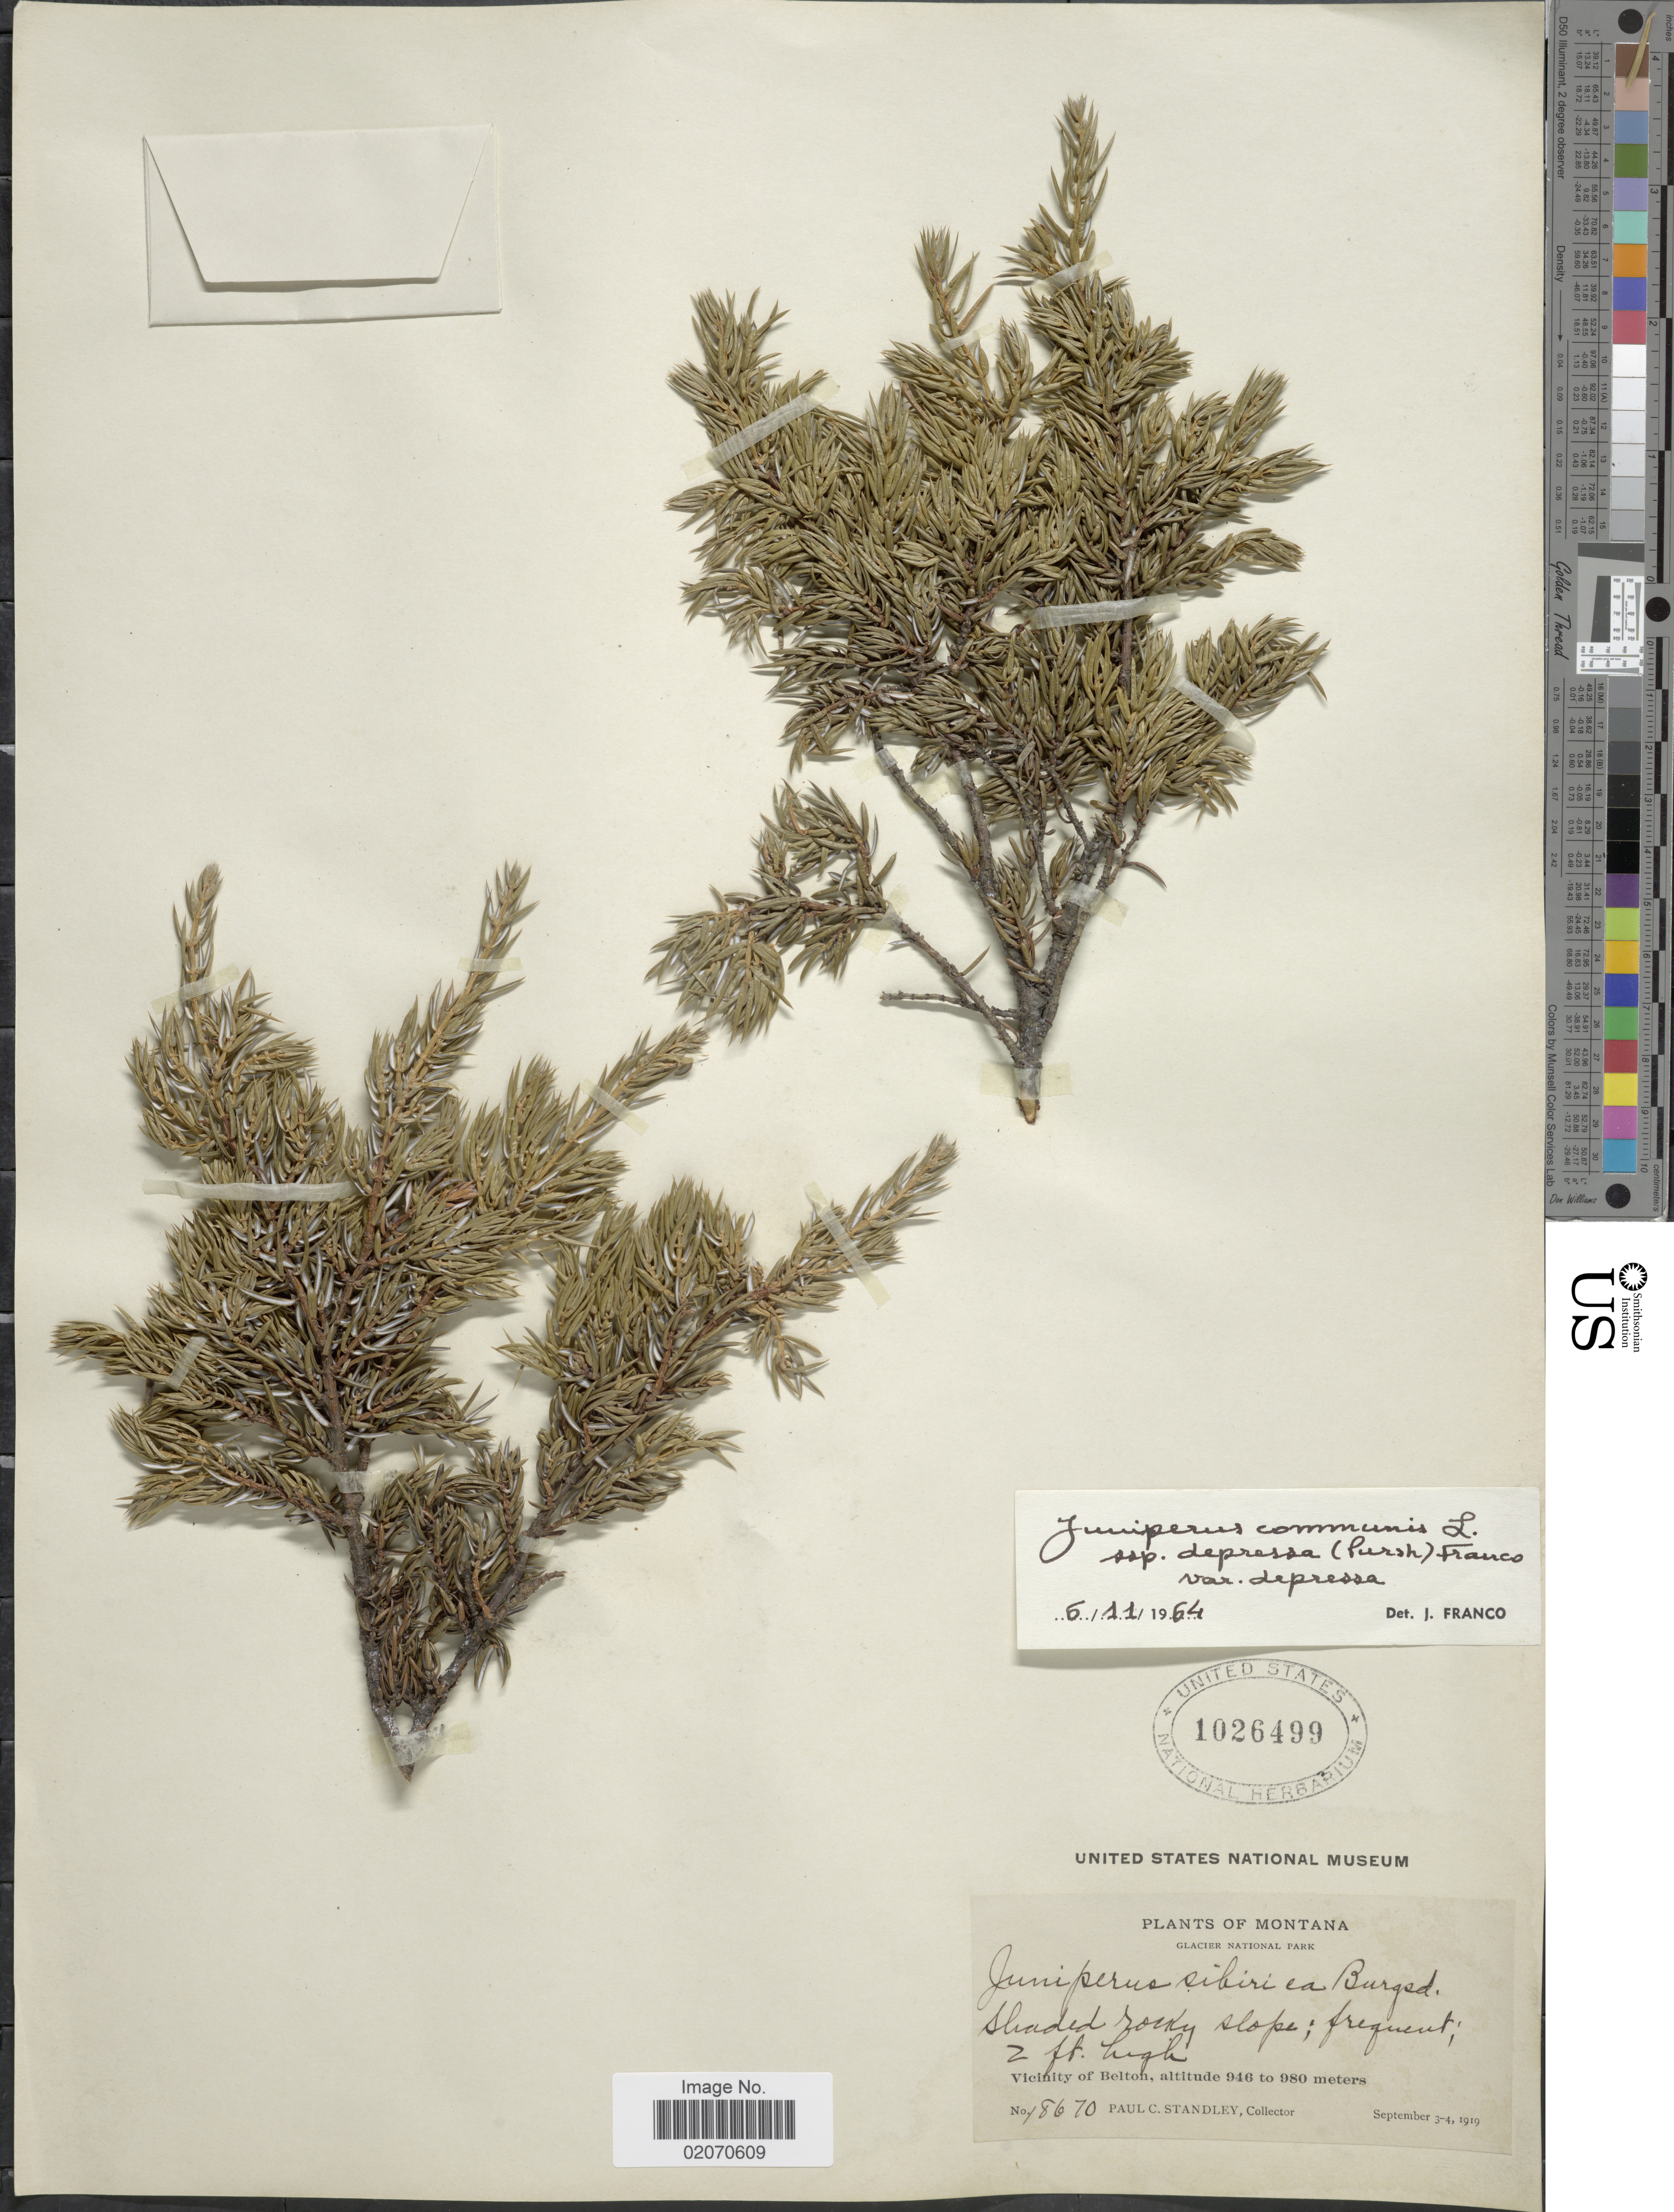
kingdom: Plantae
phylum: Tracheophyta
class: Pinopsida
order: Pinales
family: Cupressaceae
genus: Juniperus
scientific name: Juniperus communis var. depressa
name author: Pursh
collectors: P. C. Standley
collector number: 18670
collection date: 1919-09-03/1919-09-04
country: United States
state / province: Montana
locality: Vicinity of Belton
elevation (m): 946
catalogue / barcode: US 1026499